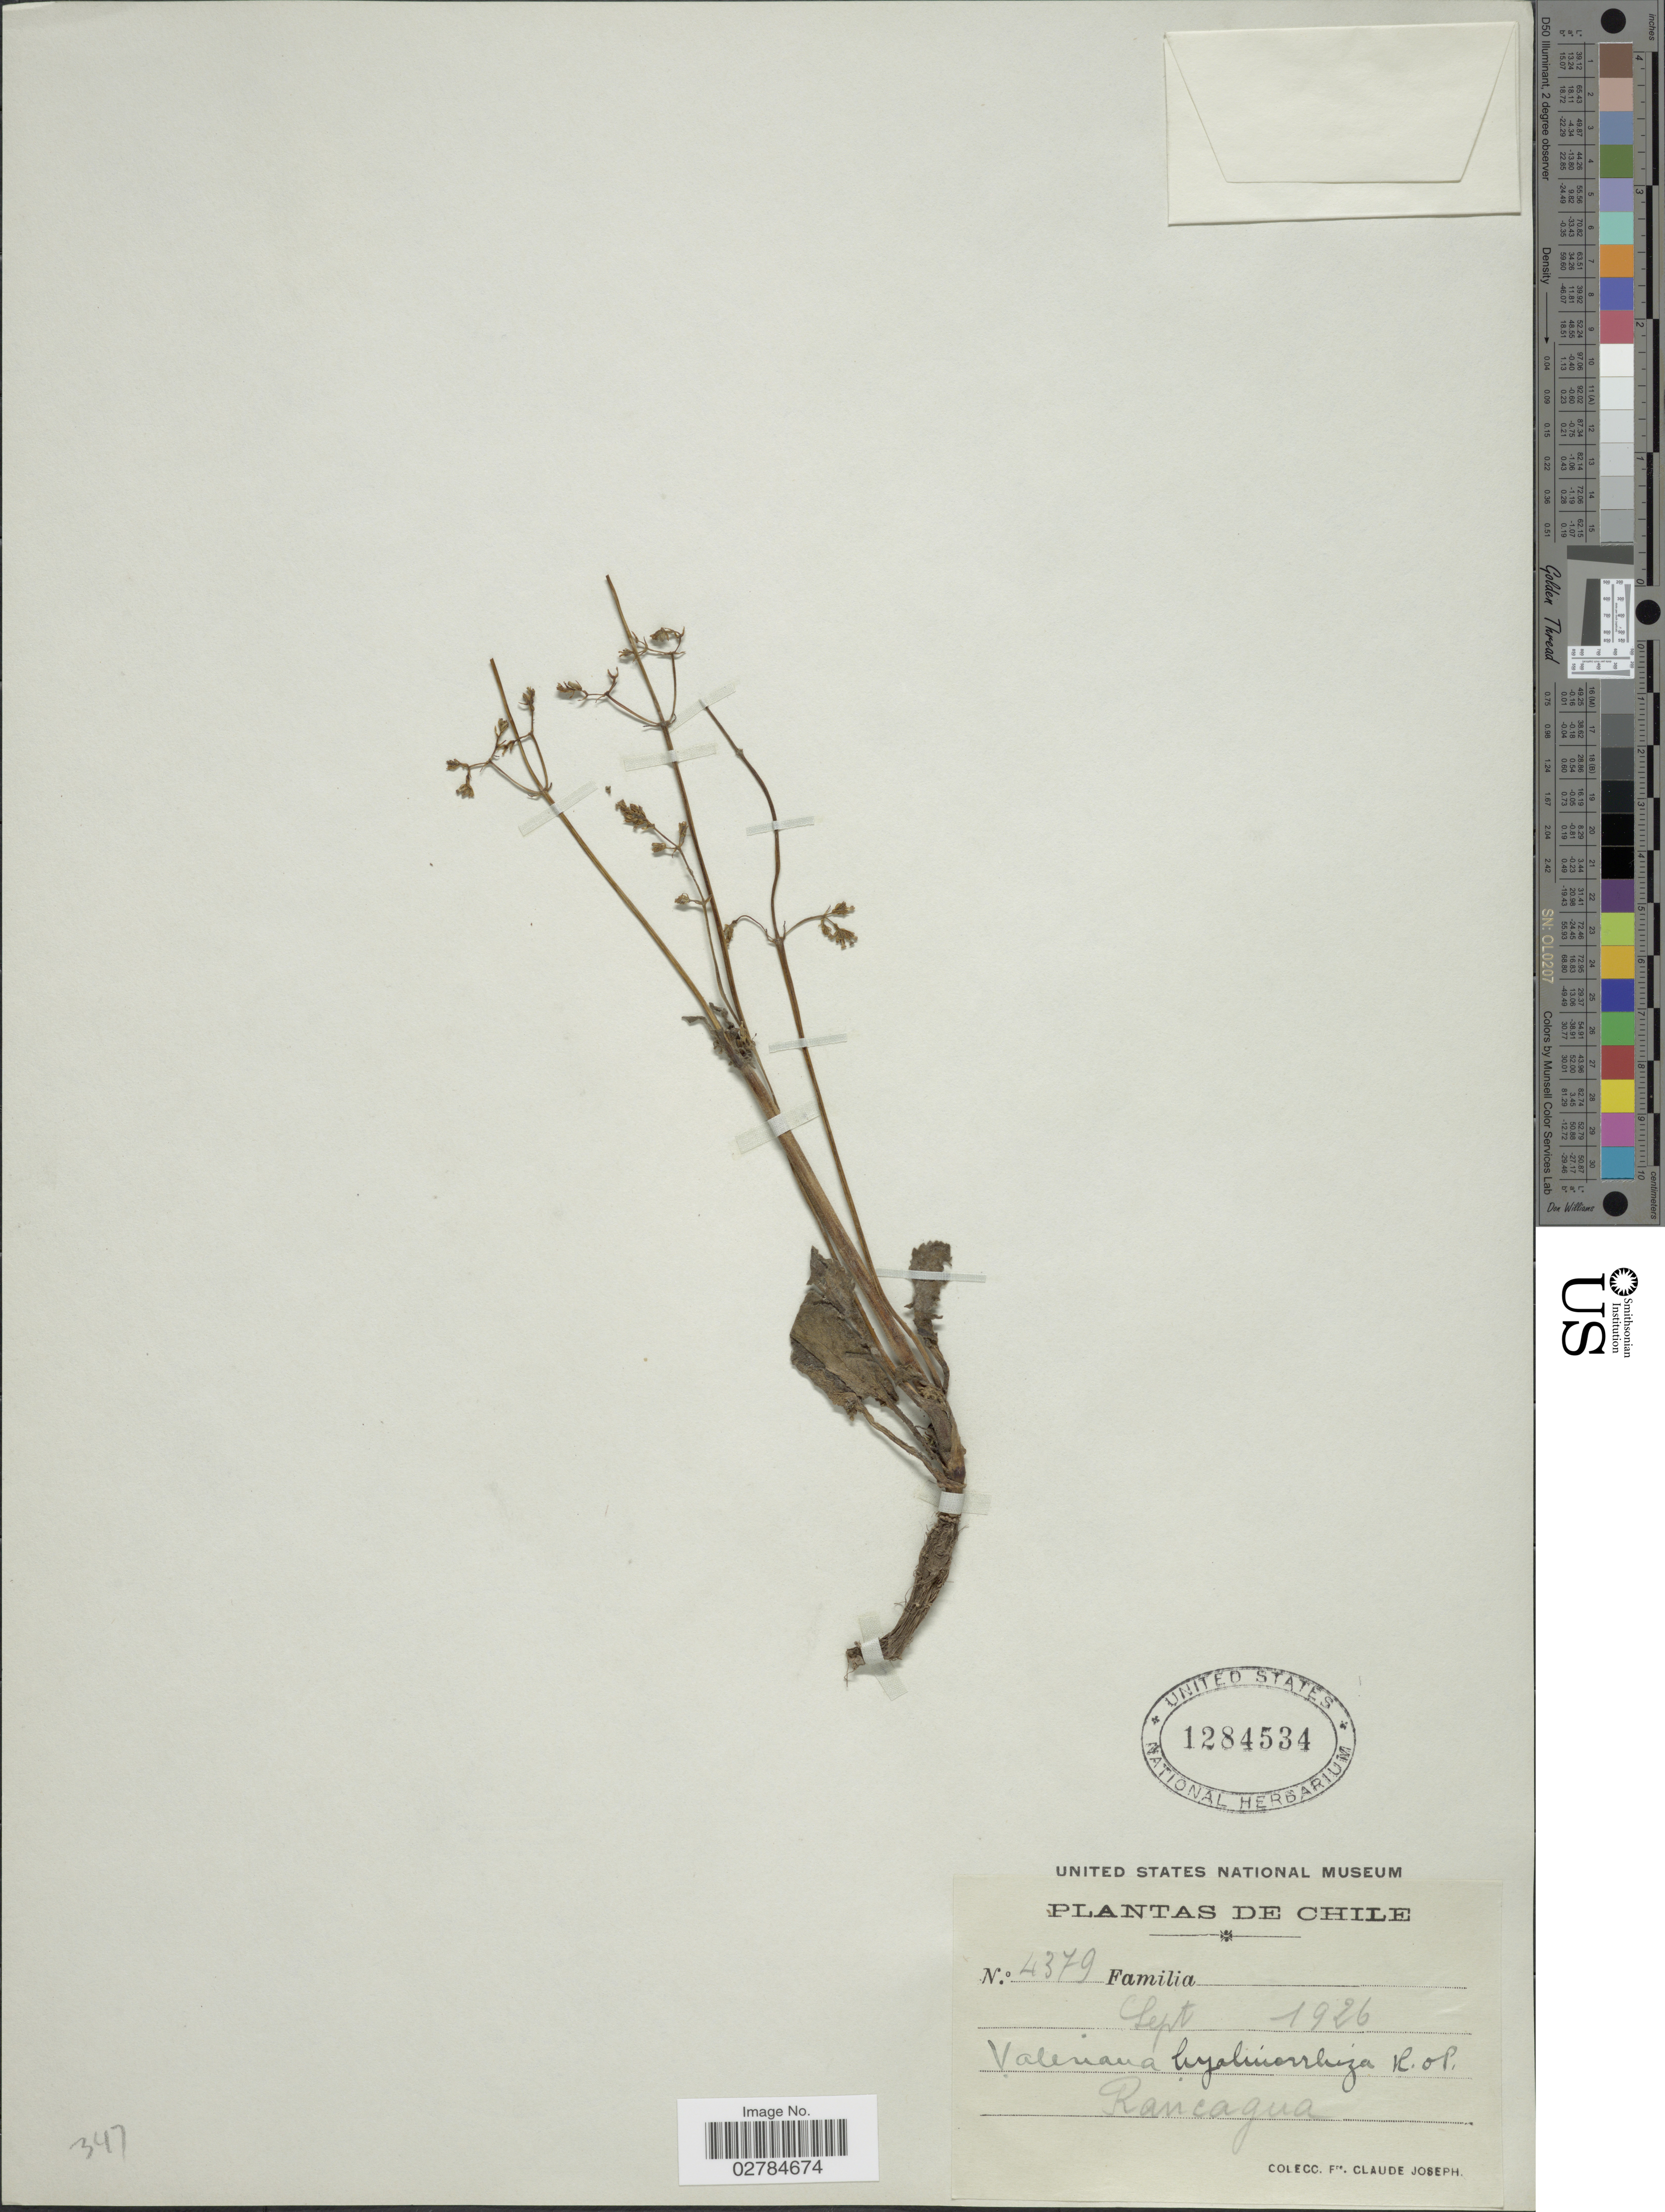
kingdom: Plantae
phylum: Tracheophyta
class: Magnoliopsida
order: Dipsacales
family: Caprifoliaceae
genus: Valeriana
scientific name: Valeriana hyalinorrhiza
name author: Ruiz & Pav.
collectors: Bro. Claude-Joseph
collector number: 4379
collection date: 1926-09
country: Chile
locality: Rancagua.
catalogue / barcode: US 1284534